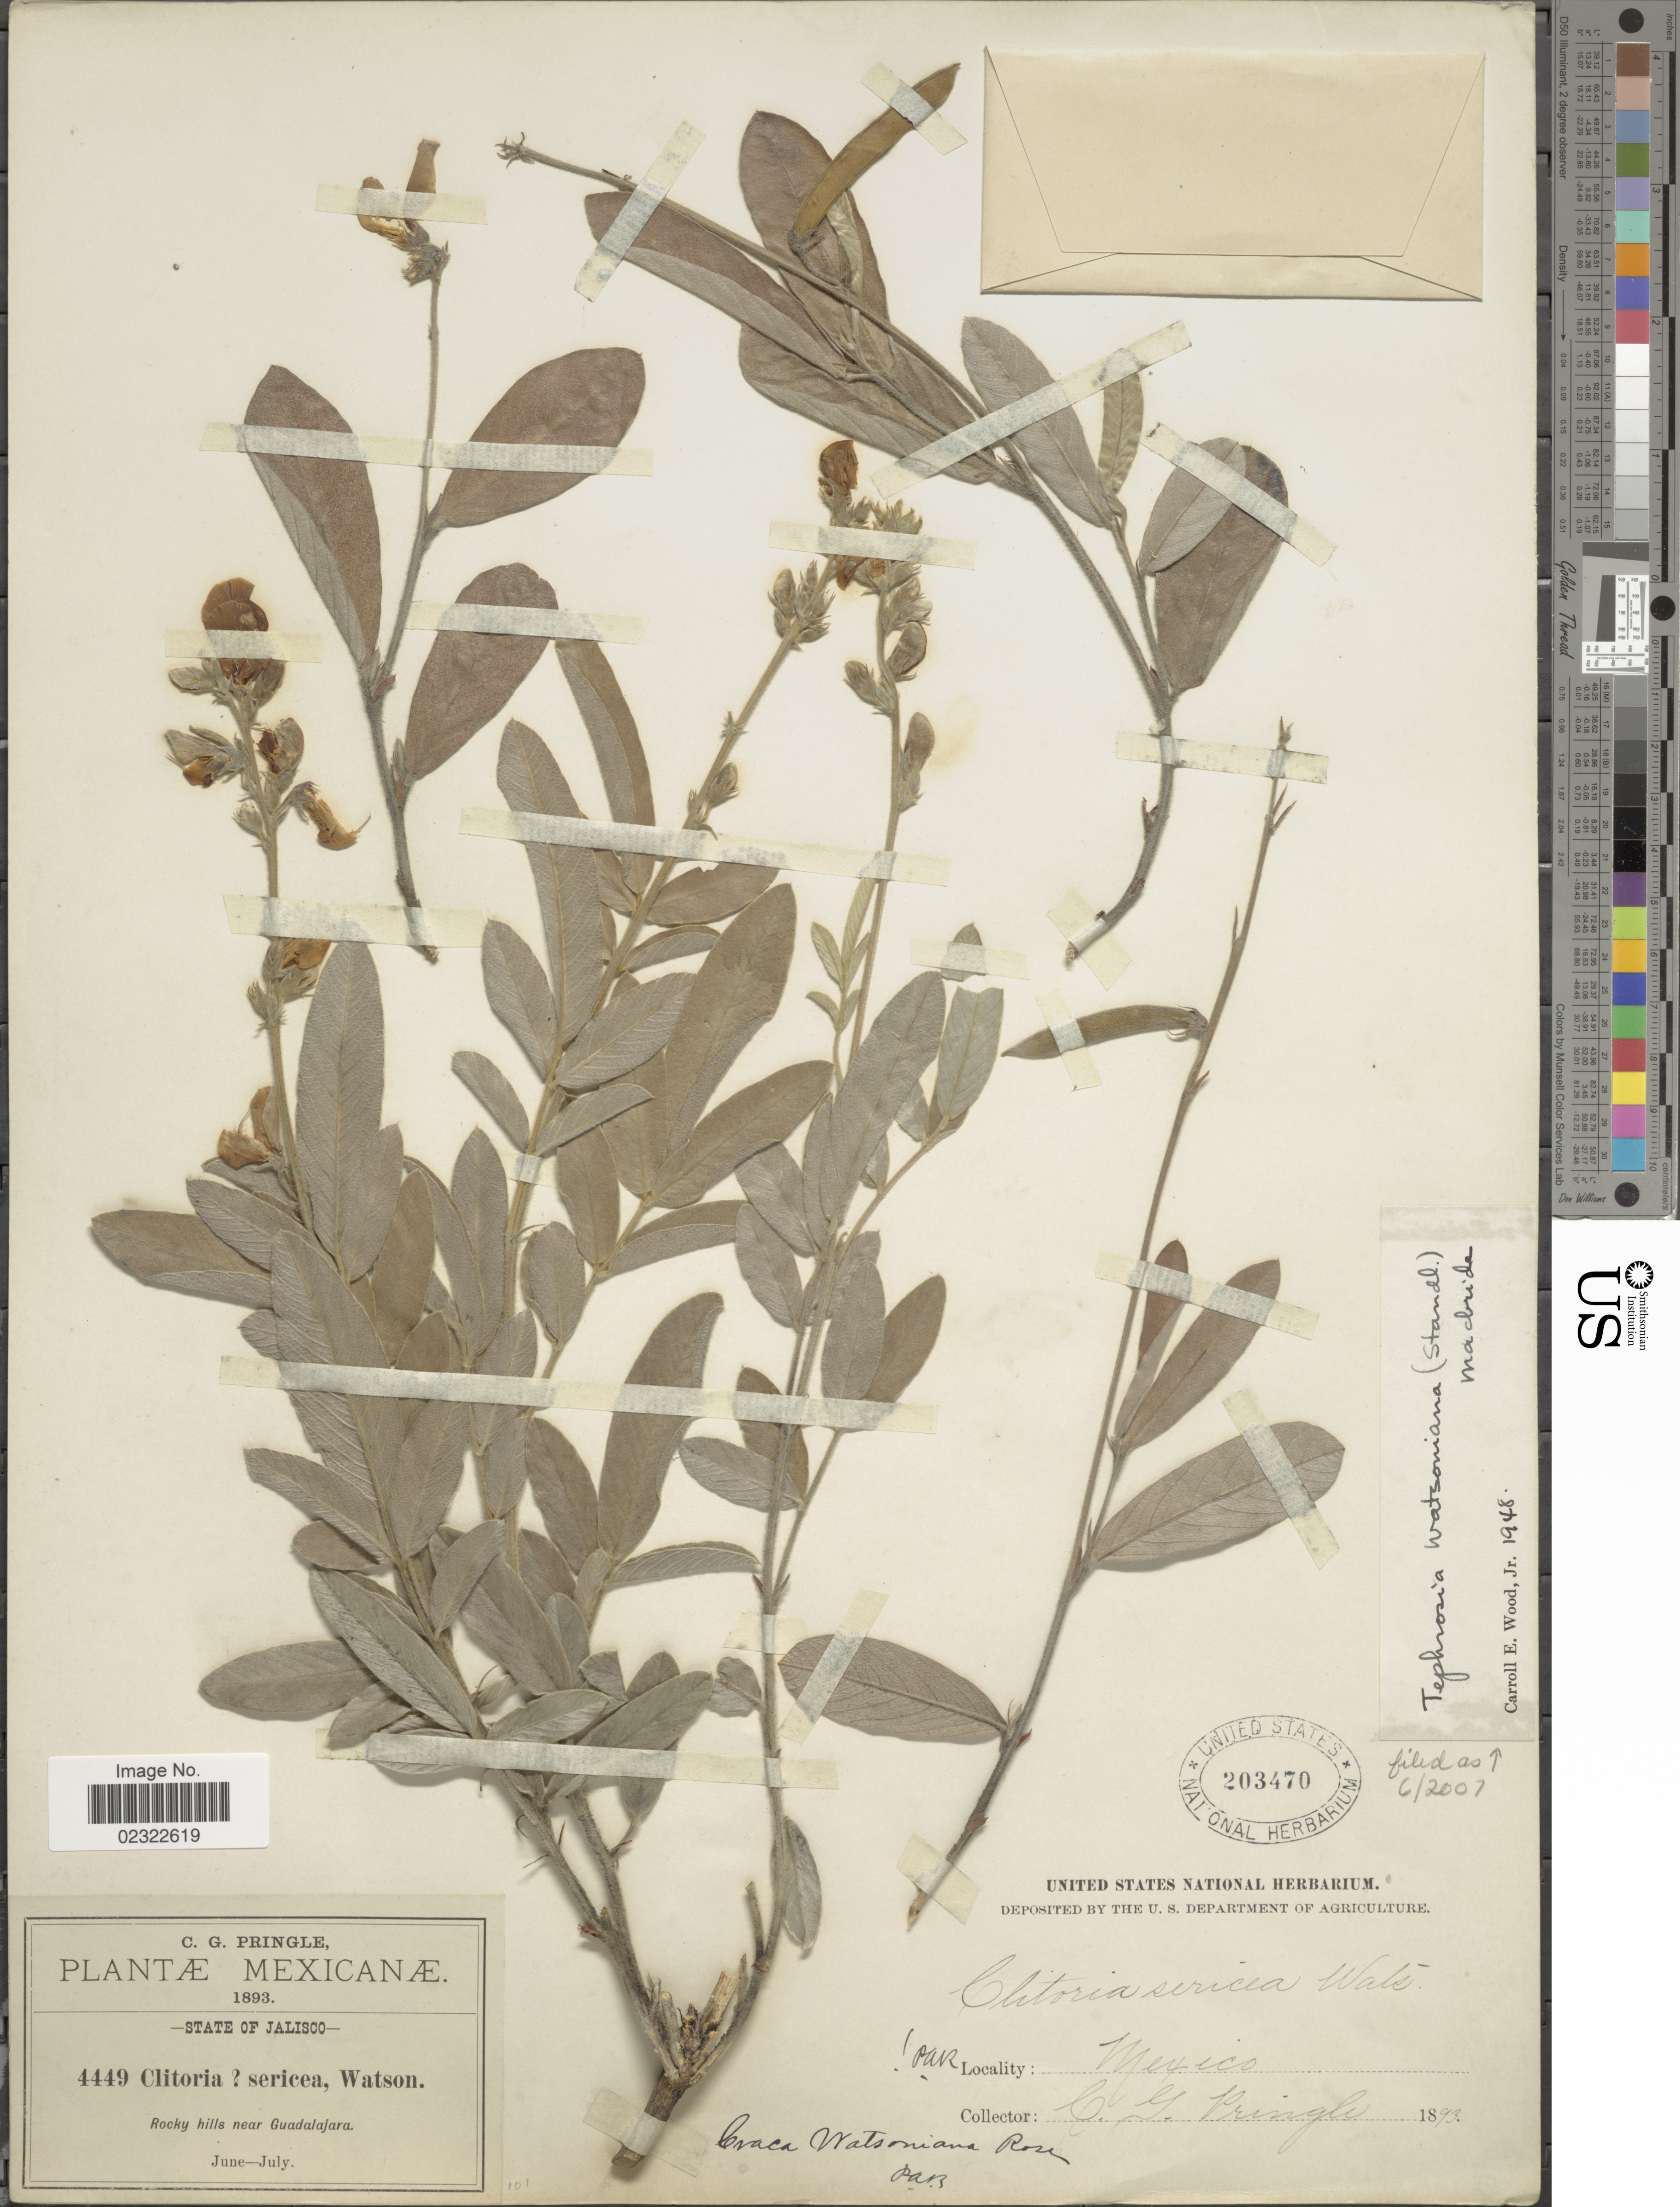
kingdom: Plantae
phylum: Tracheophyta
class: Magnoliopsida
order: Fabales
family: Fabaceae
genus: Tephrosia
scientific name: Tephrosia watsoniana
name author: (Standl.) Standl.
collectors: C. G. Pringle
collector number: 4449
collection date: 1893-06/1893-07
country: Mexico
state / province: Jalisco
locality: Mexicanae. Rocky hills near Guadalajara.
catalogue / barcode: US 203470